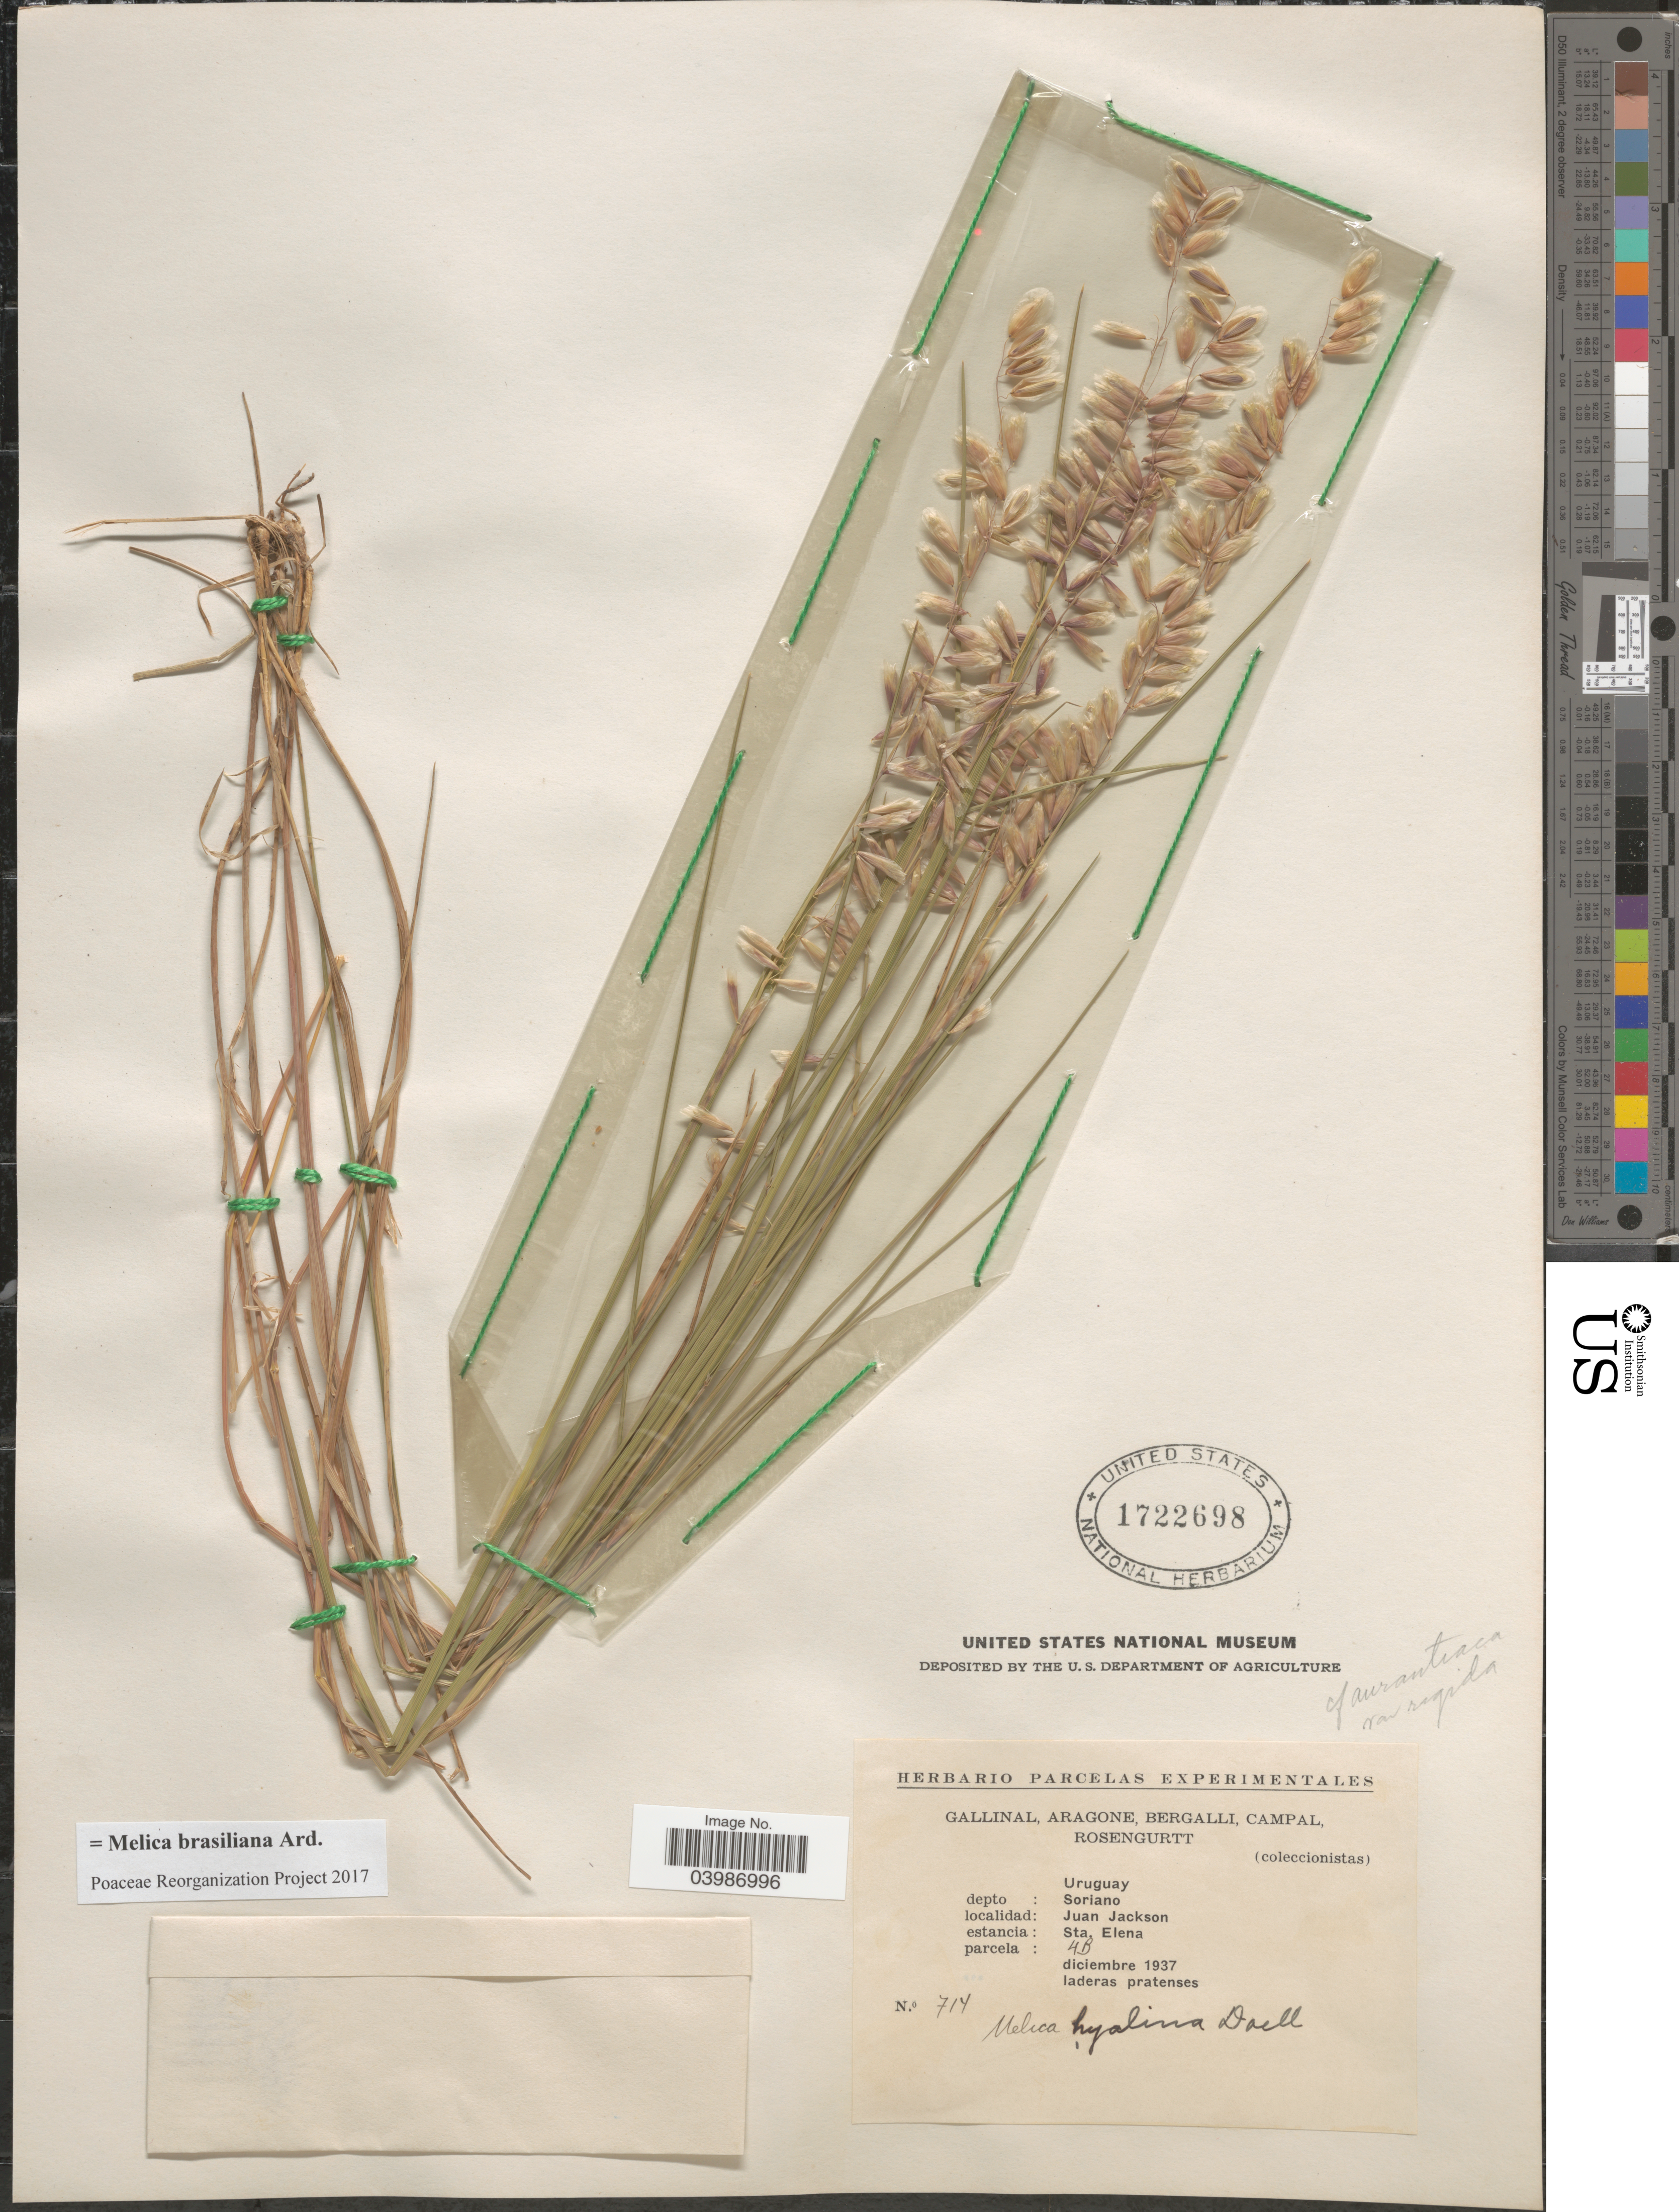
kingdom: Plantae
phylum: Tracheophyta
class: Liliopsida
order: Poales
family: Poaceae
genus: Melica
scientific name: Melica brasiliana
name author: Ard.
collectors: -. Gallinal, -- Aragone, -- Bergalli, -- Campal & Rosengurtt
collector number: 714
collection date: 1937-12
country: Uruguay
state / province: Soriano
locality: Depto: Soriano. Juan Jackson. Estancia: Sta. Elena. Parcela: 4B.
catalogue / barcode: US 1722698